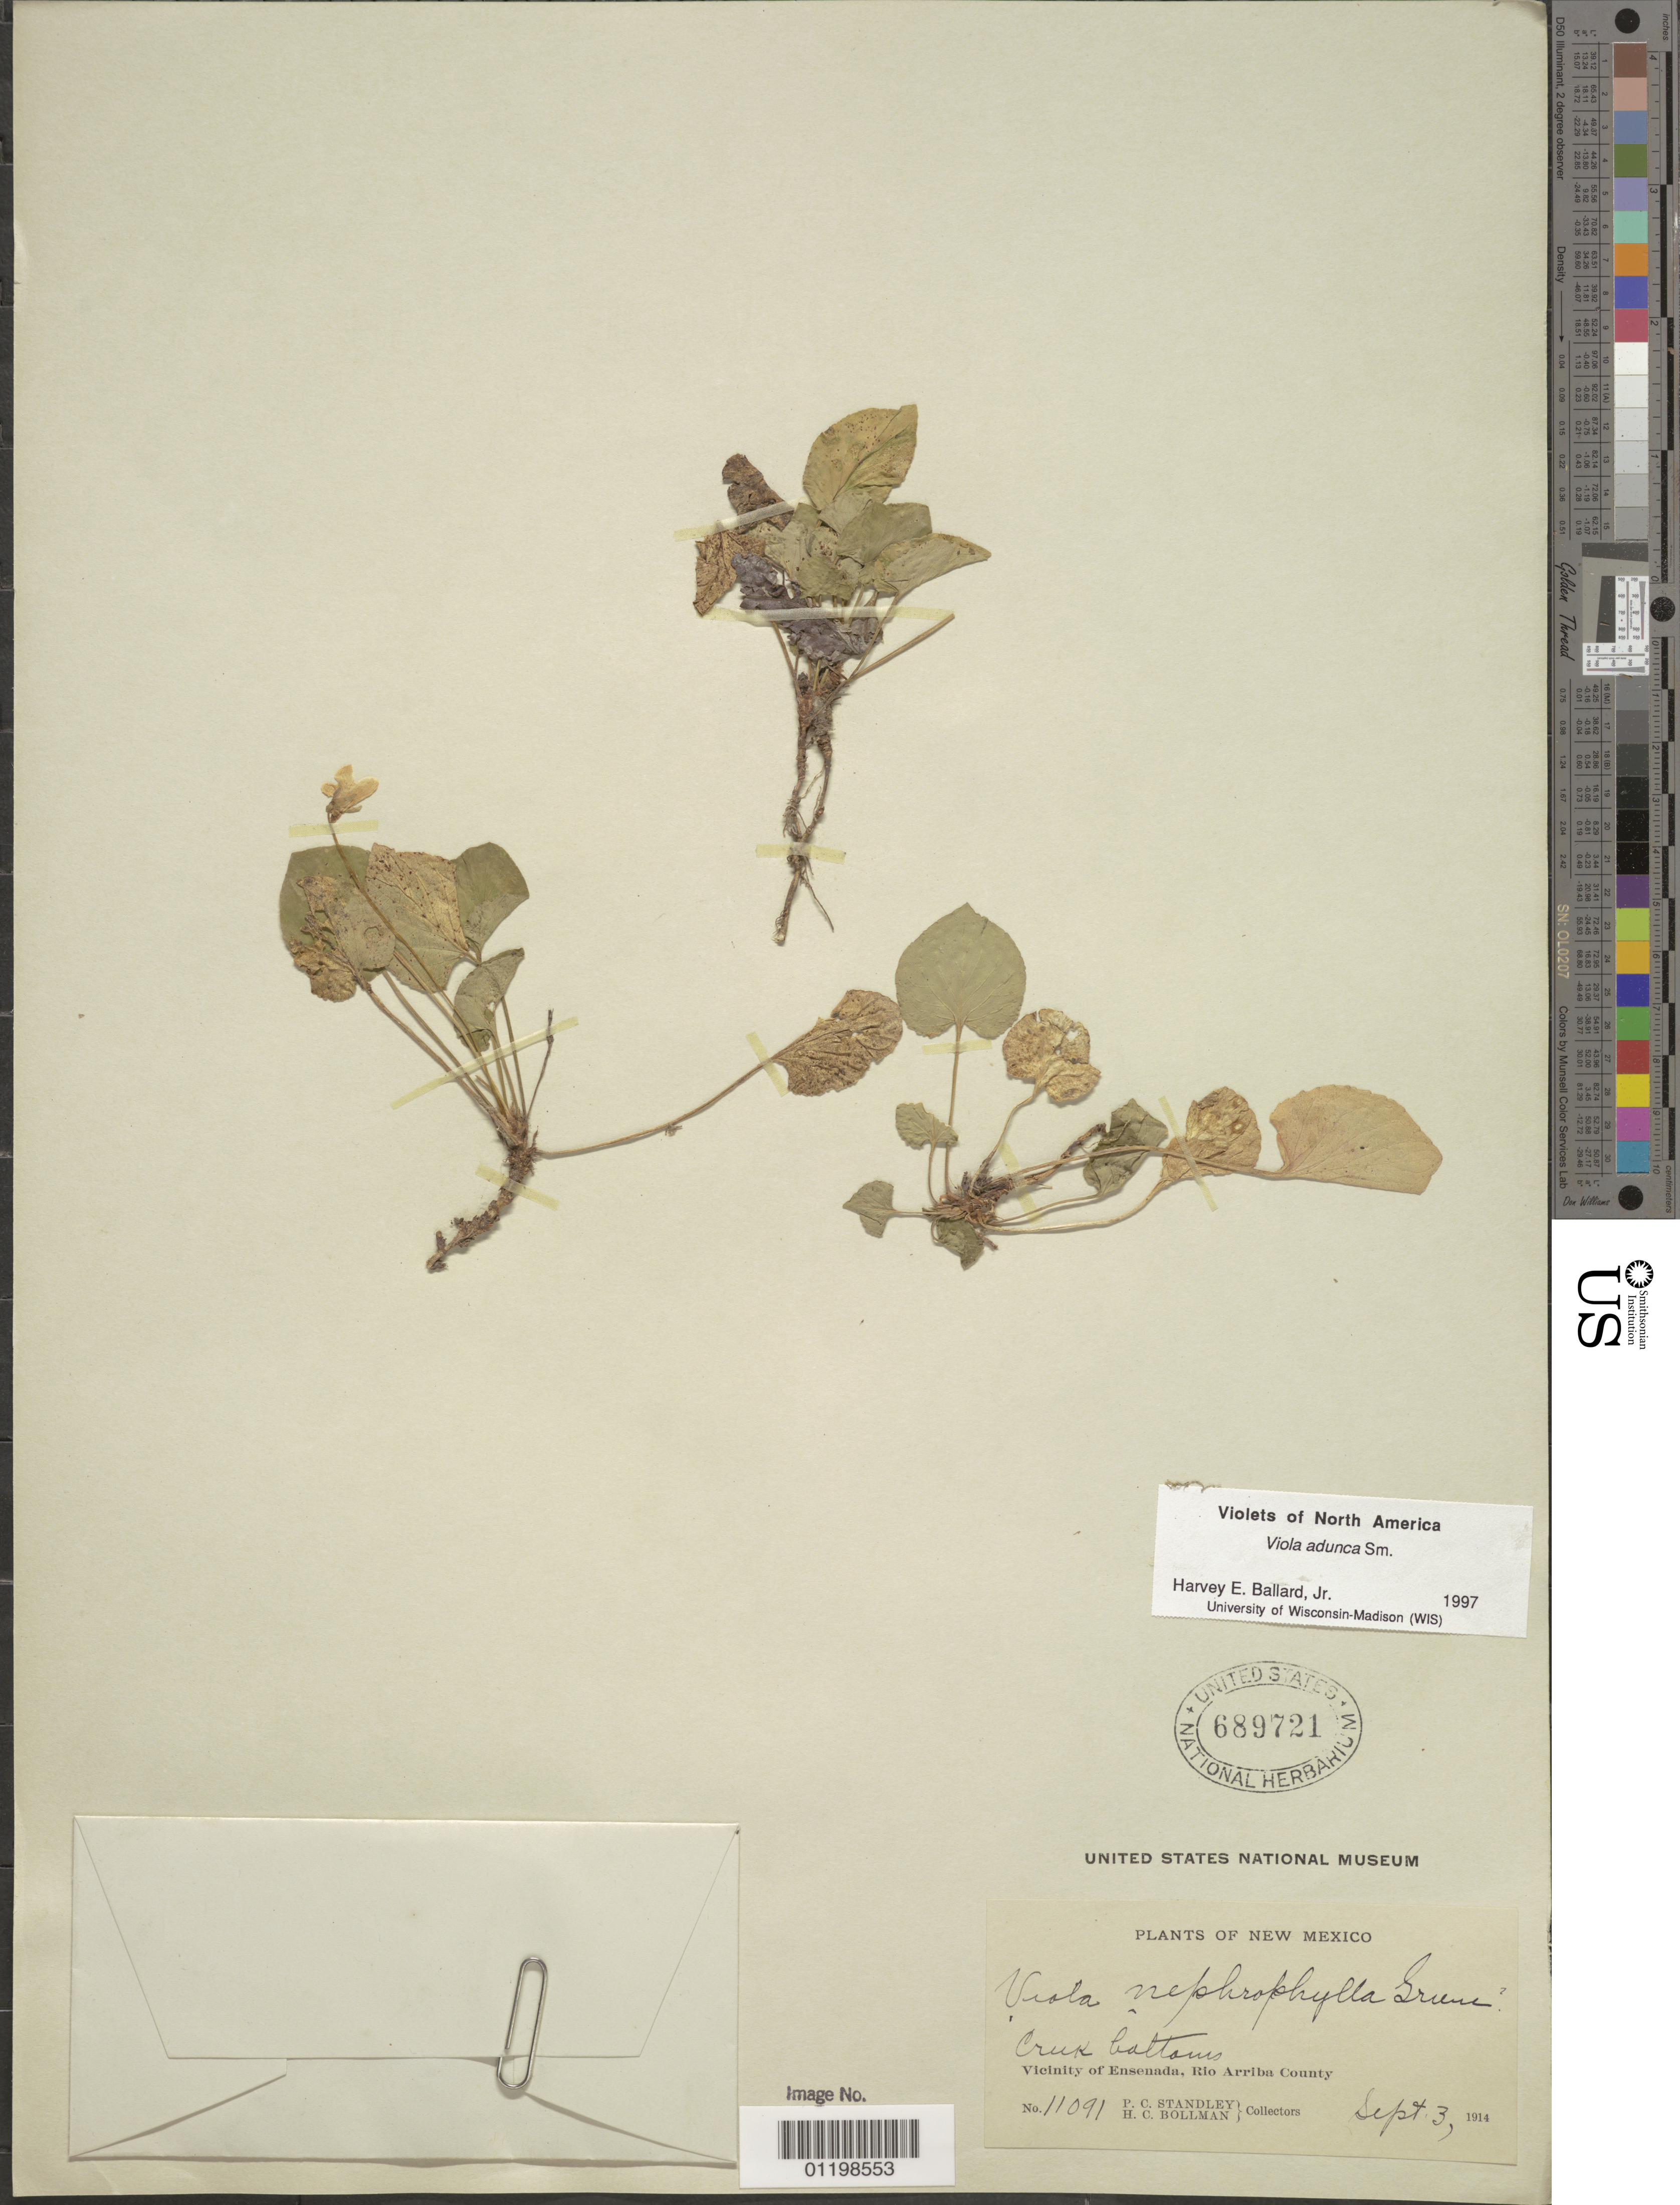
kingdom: Plantae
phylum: Tracheophyta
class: Magnoliopsida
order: Malpighiales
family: Violaceae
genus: Viola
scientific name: Viola adunca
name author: Sm.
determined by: Ballard, Harvey E.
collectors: P. C. Standley & H. C. Bollman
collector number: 11091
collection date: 1914-09-03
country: United States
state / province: New Mexico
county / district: Rio Arriba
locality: Vicinity of Ensenada.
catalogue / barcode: US 689721